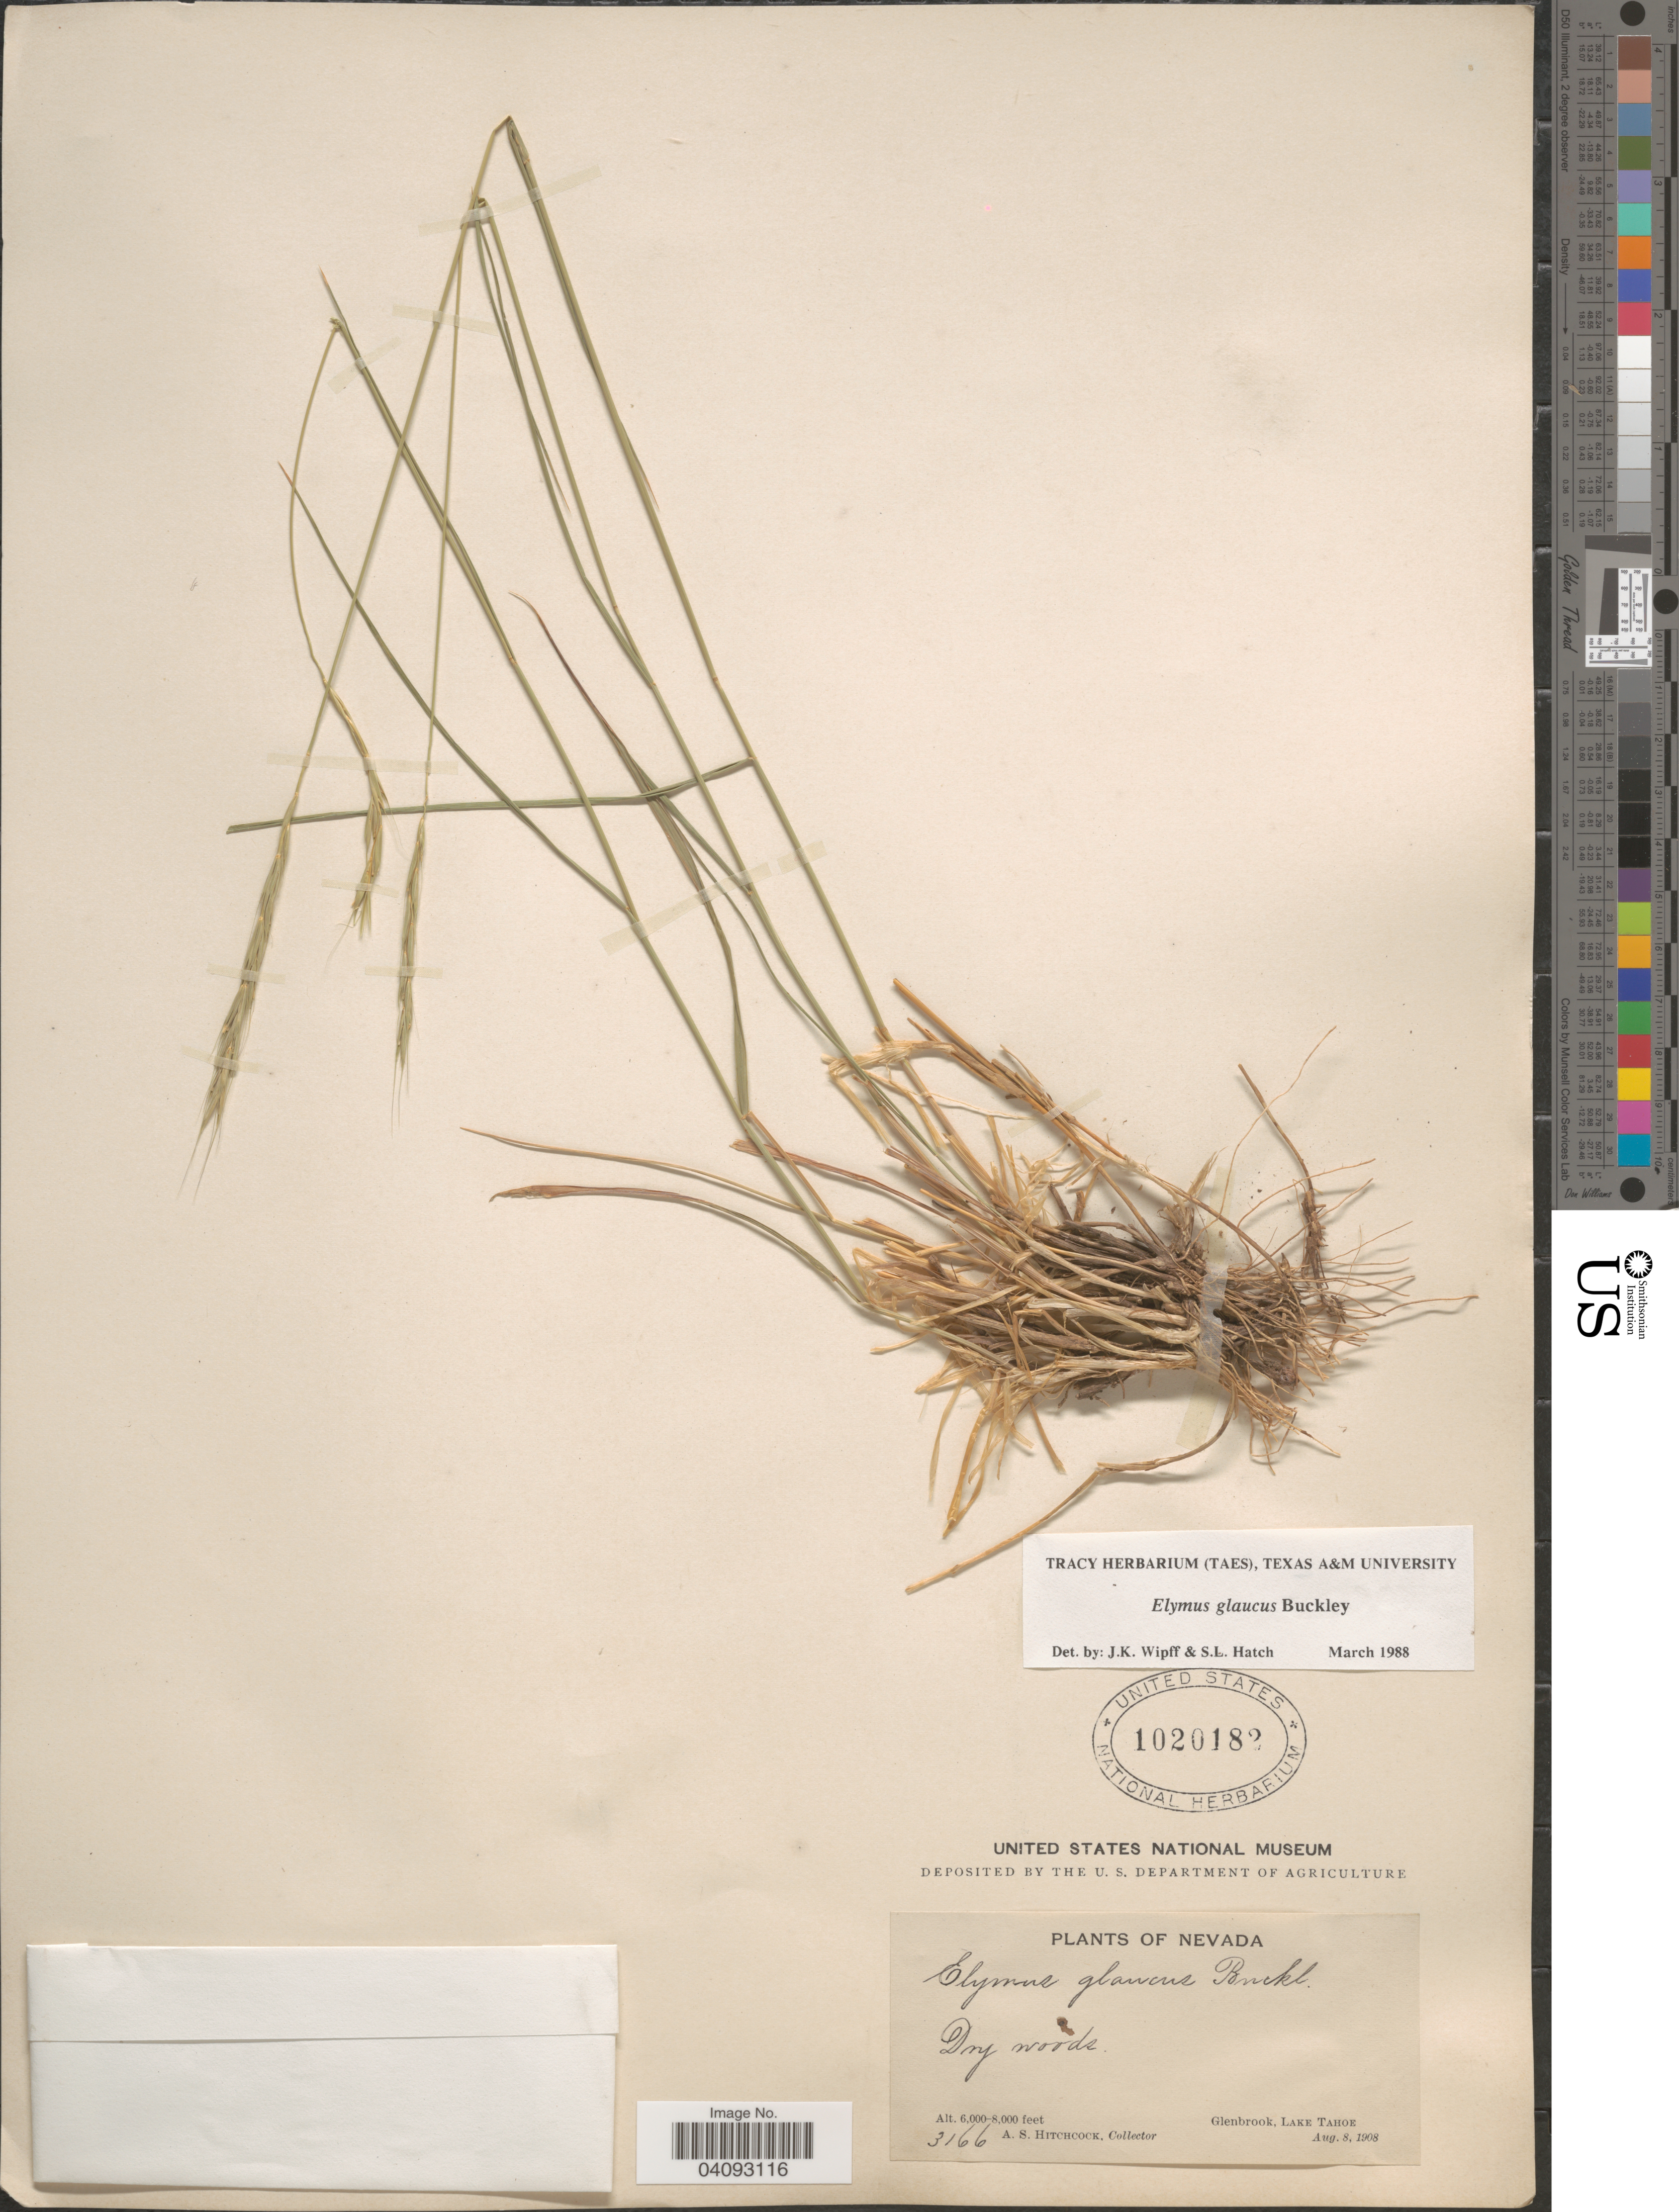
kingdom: Plantae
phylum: Tracheophyta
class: Liliopsida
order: Poales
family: Poaceae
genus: Elymus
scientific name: Elymus glaucus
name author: Buckley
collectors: A. S. Hitchcock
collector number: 3166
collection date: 1908-08-08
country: United States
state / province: Nevada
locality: Dry woods. Glenbrook, Lake Tahoe.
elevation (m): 1829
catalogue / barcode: US 1020182